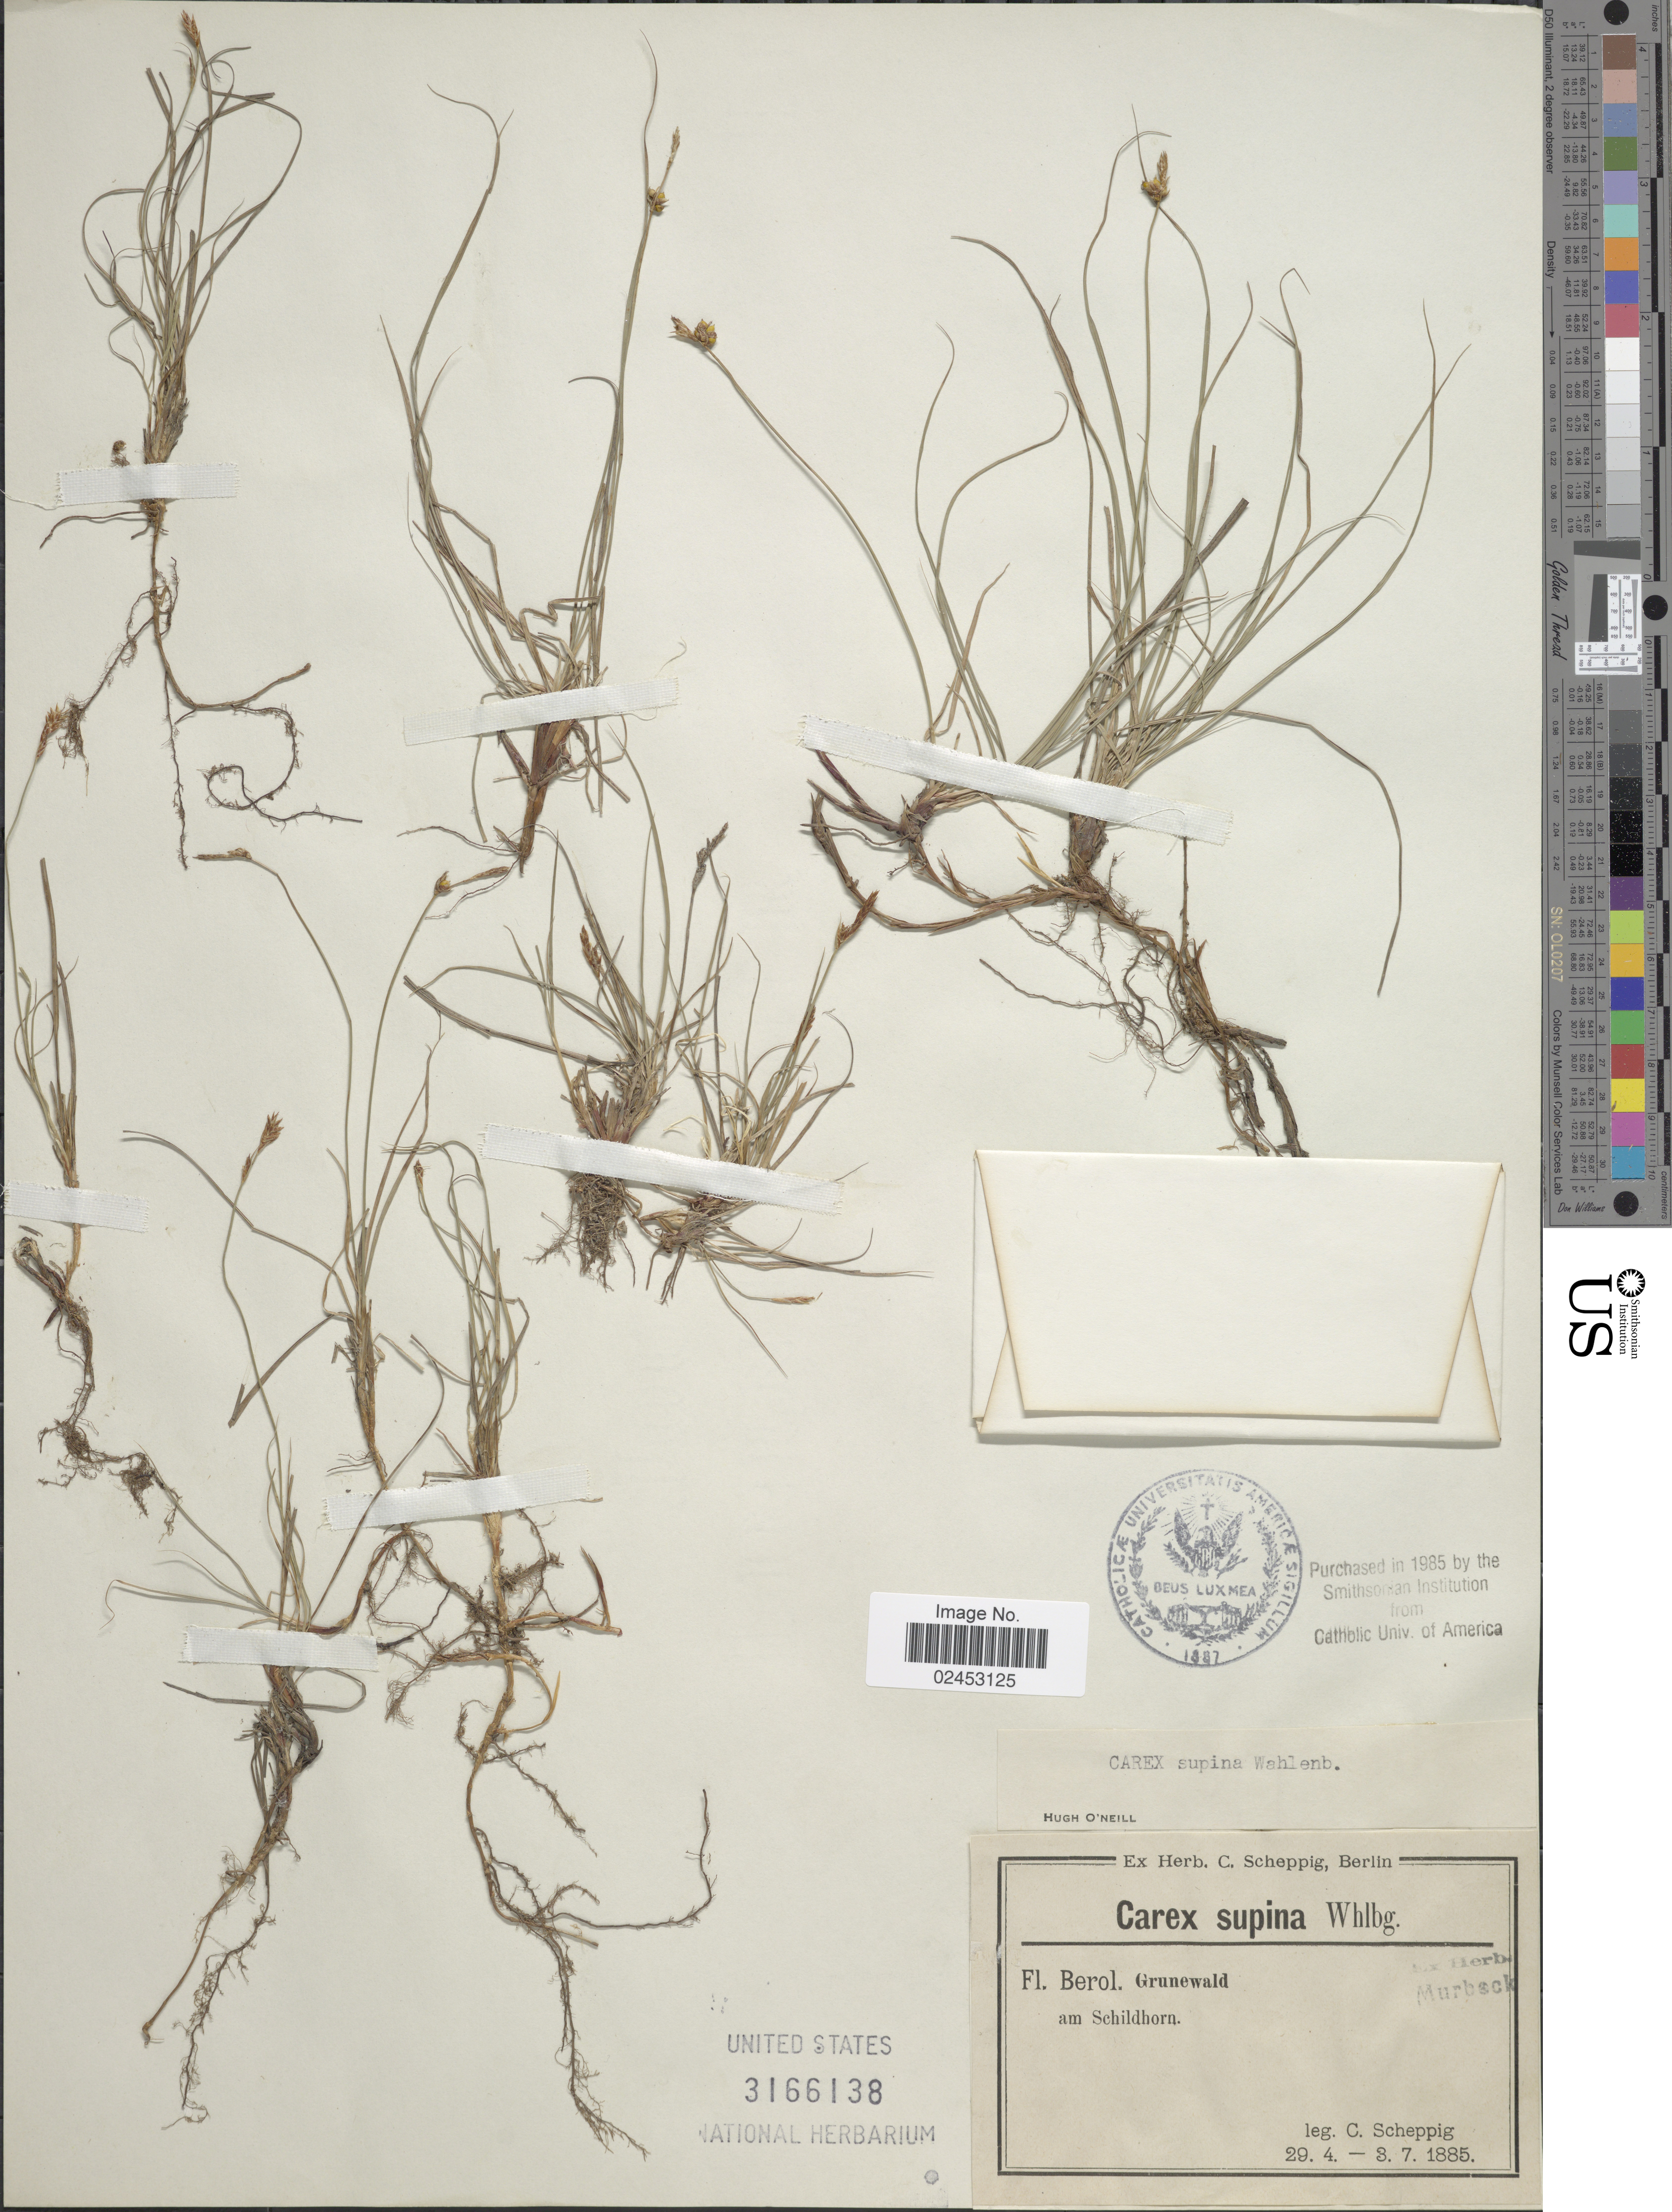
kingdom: Plantae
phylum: Tracheophyta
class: Liliopsida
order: Poales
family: Cyperaceae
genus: Carex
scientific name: Carex supina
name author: Willd. ex Wahlenb.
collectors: C. Scheppig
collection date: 1885-04-29/1885-07-03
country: Germany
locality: Berol. Grunewald am Schildhorn.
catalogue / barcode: US 3166138